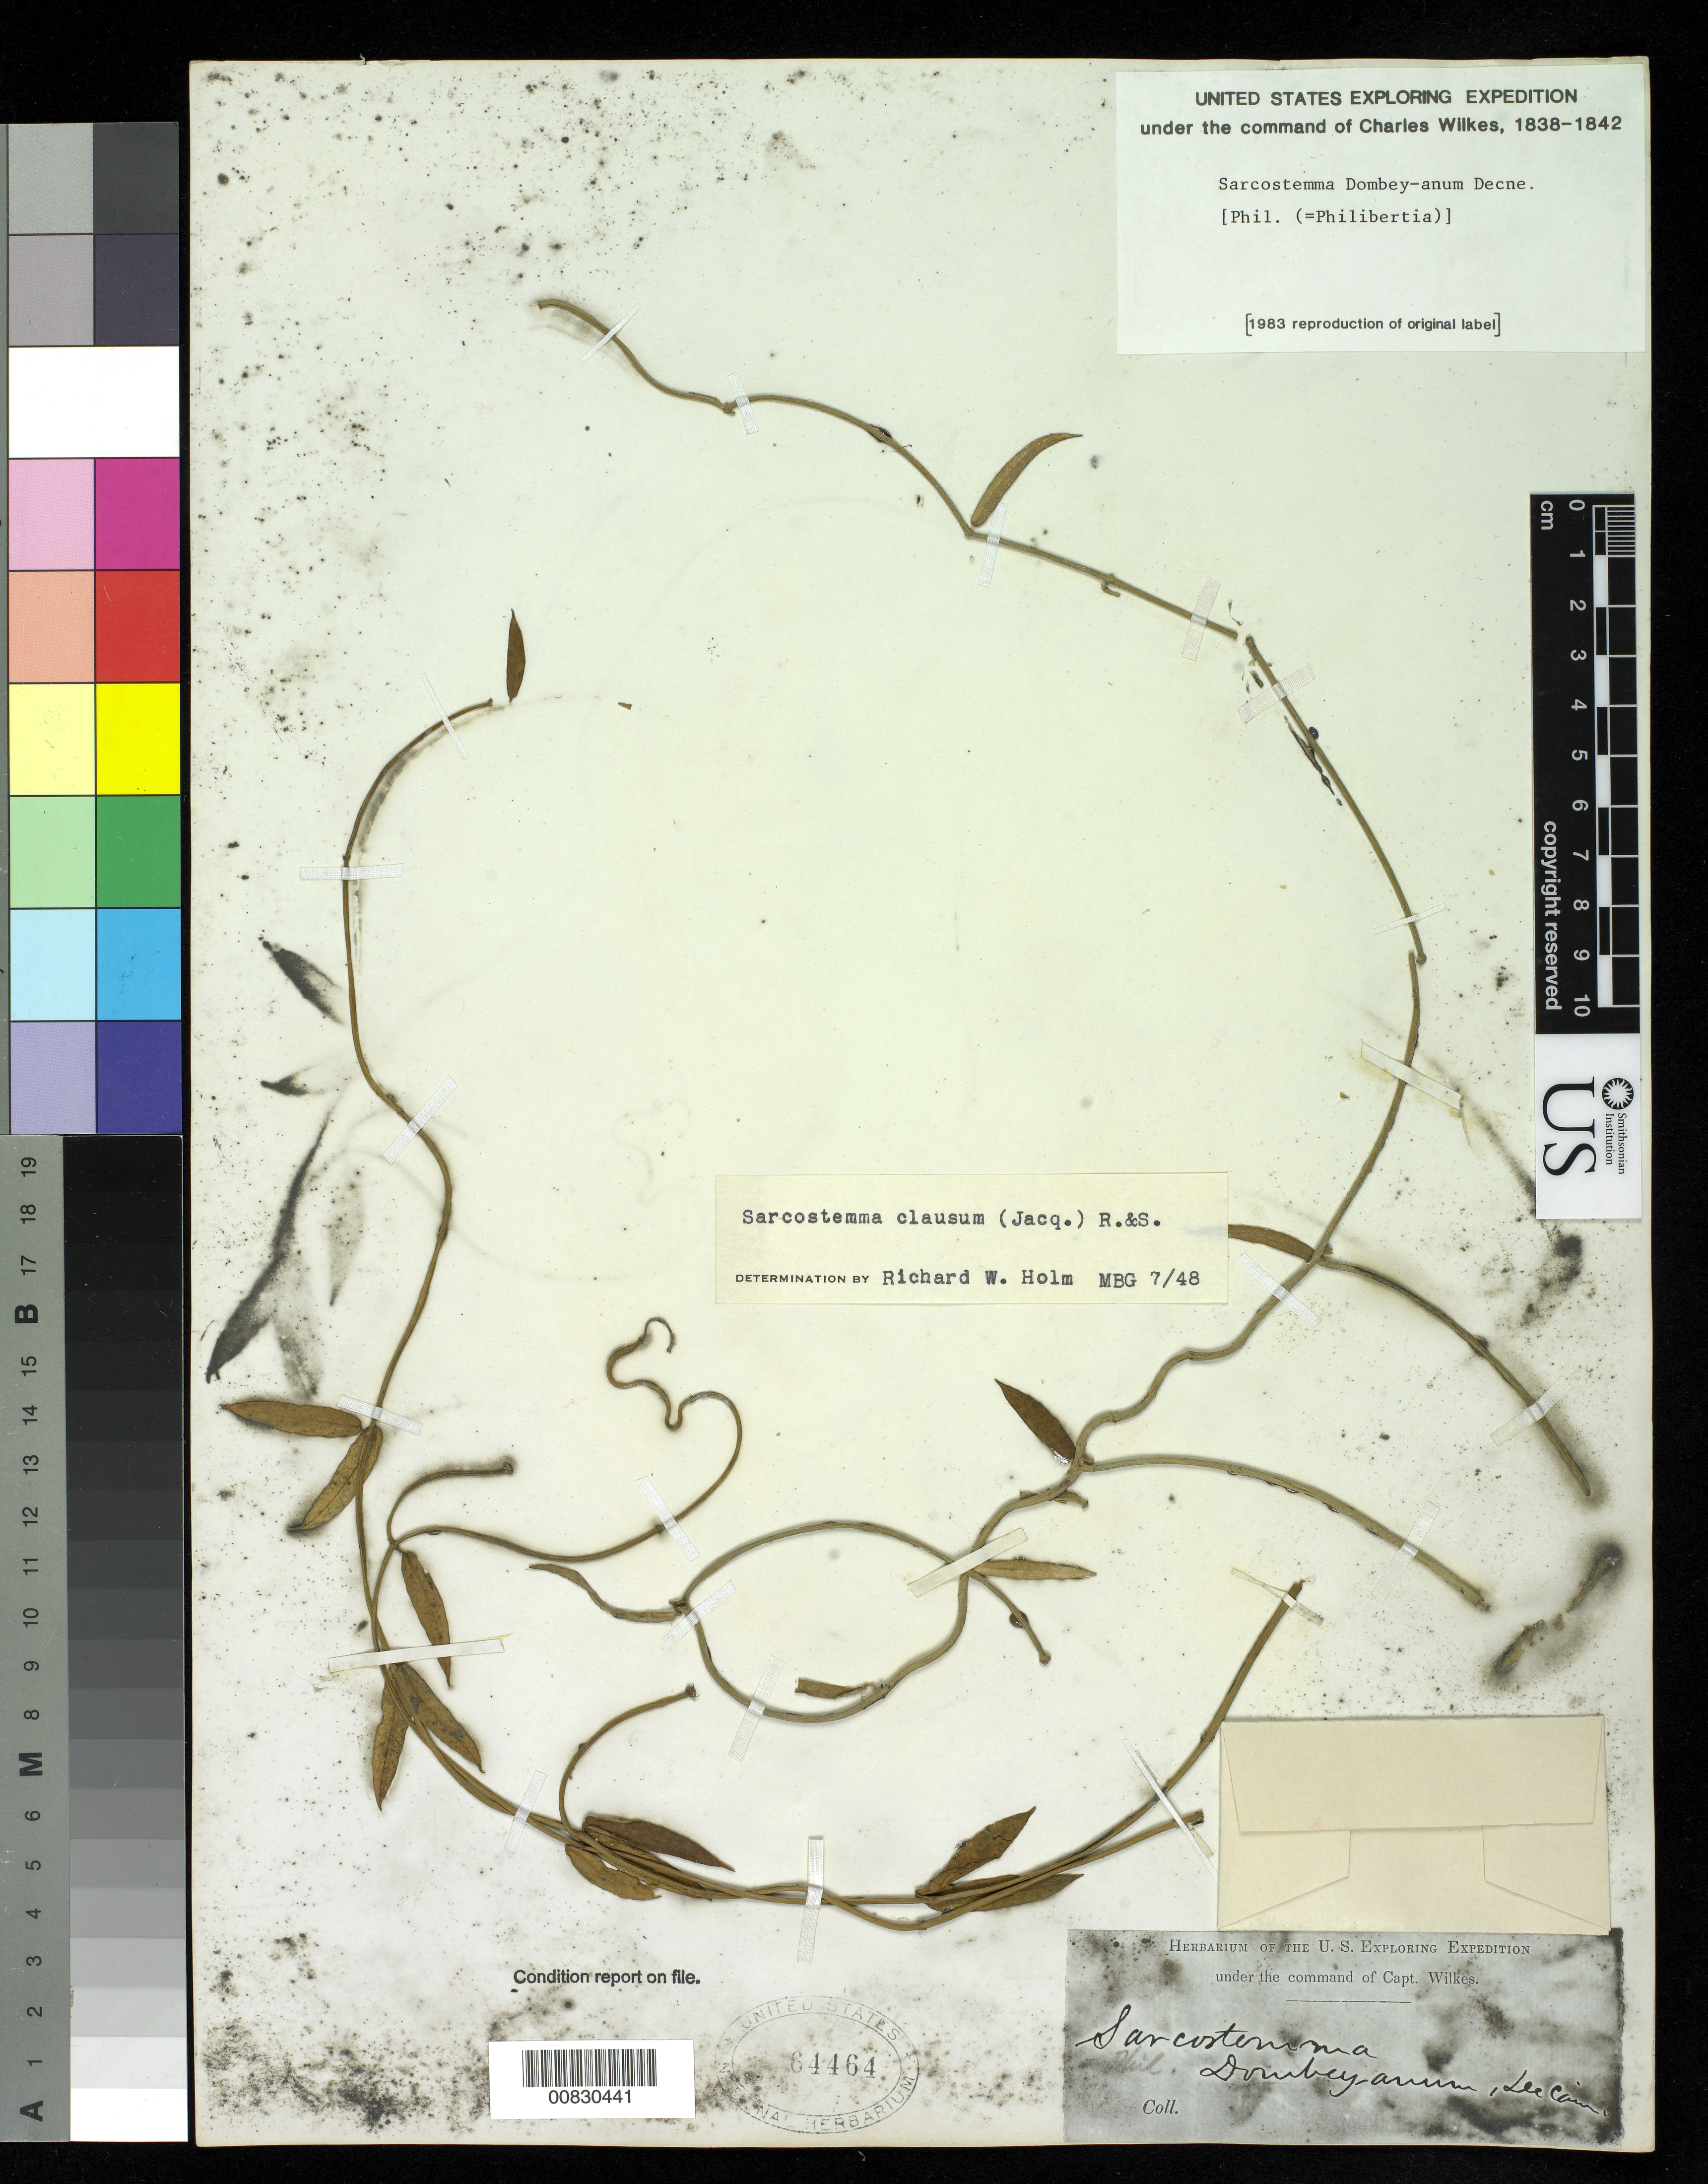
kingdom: Plantae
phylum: Tracheophyta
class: Magnoliopsida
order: Gentianales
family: Apocynaceae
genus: Sarcostemma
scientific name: Sarcostemma clausum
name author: (Jacq.) Schult.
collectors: Wilkes Explor. Exped.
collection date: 1838/1842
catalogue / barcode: US 64464